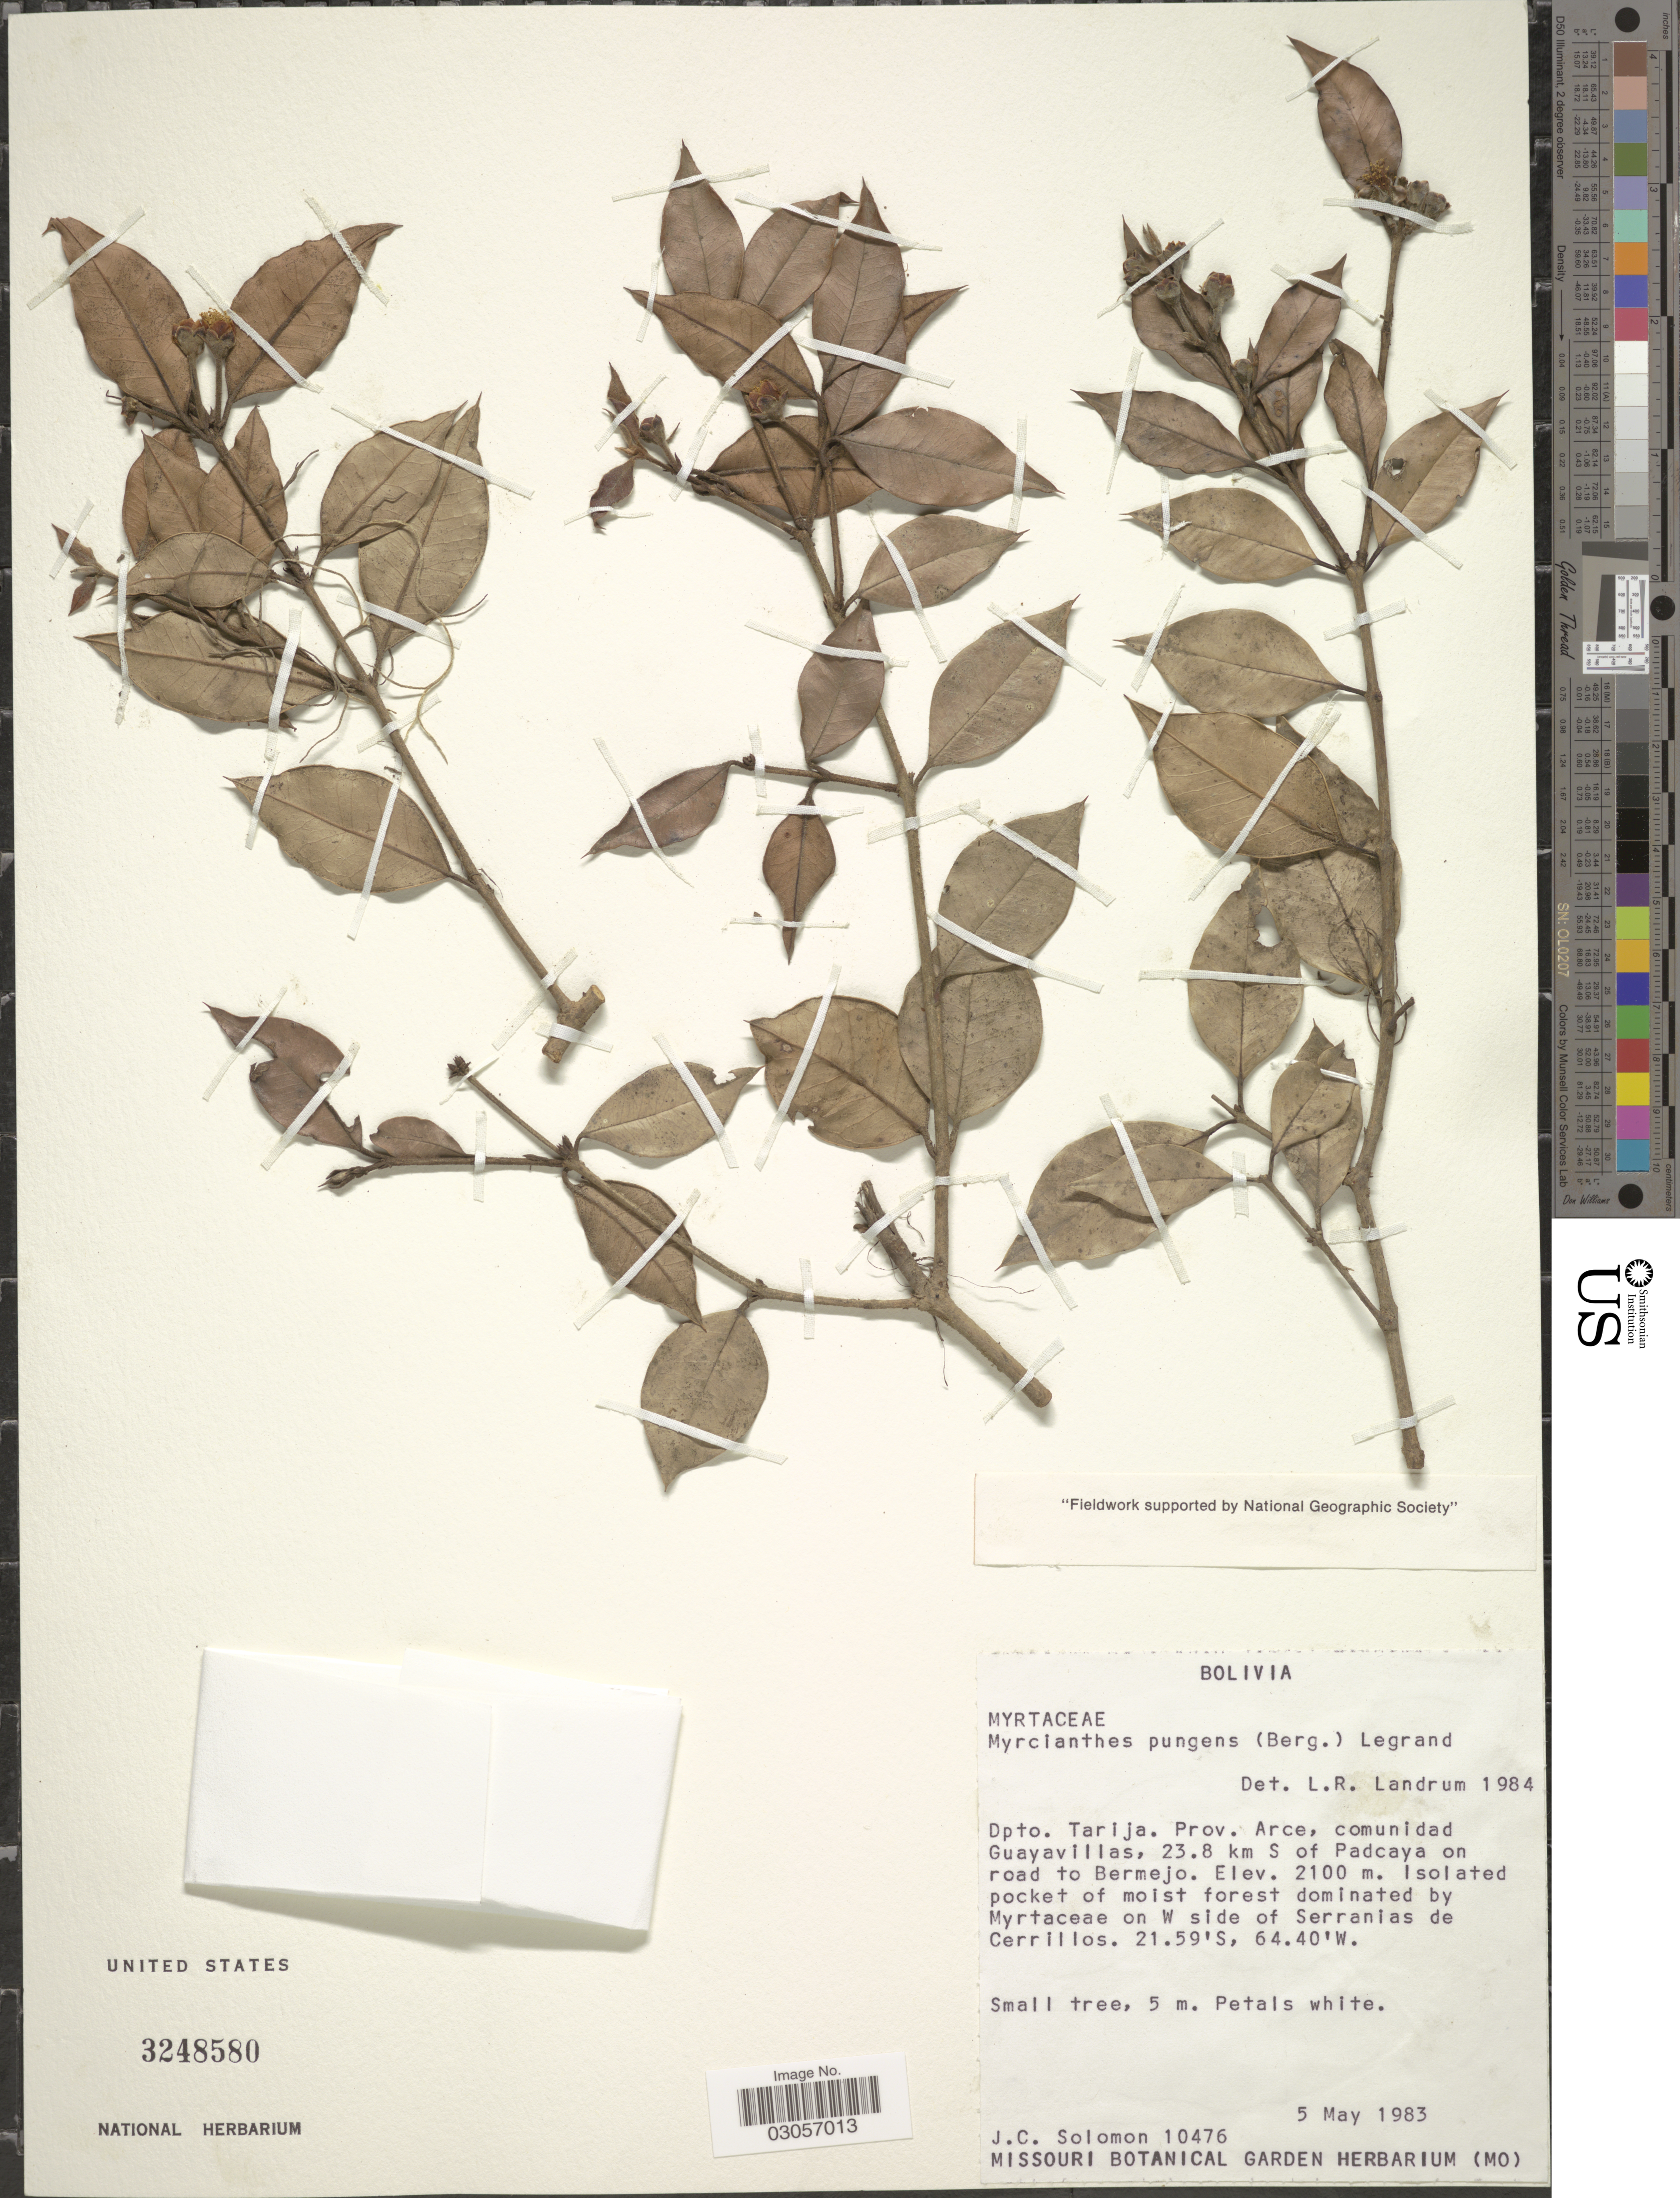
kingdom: Plantae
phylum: Tracheophyta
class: Magnoliopsida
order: Myrtales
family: Myrtaceae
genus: Myrcianthes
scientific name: Myrcianthes pungens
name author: (O. Berg) D. Legrand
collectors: J. C. Solomon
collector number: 10476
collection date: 1983-05-05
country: Bolivia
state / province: Tarija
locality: Dpto. Tarija. Prov. Arce, comunidad Guayavillas, 23.8 km S of Padcaya on road to Bermejo.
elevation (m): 2100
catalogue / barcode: US 3248580